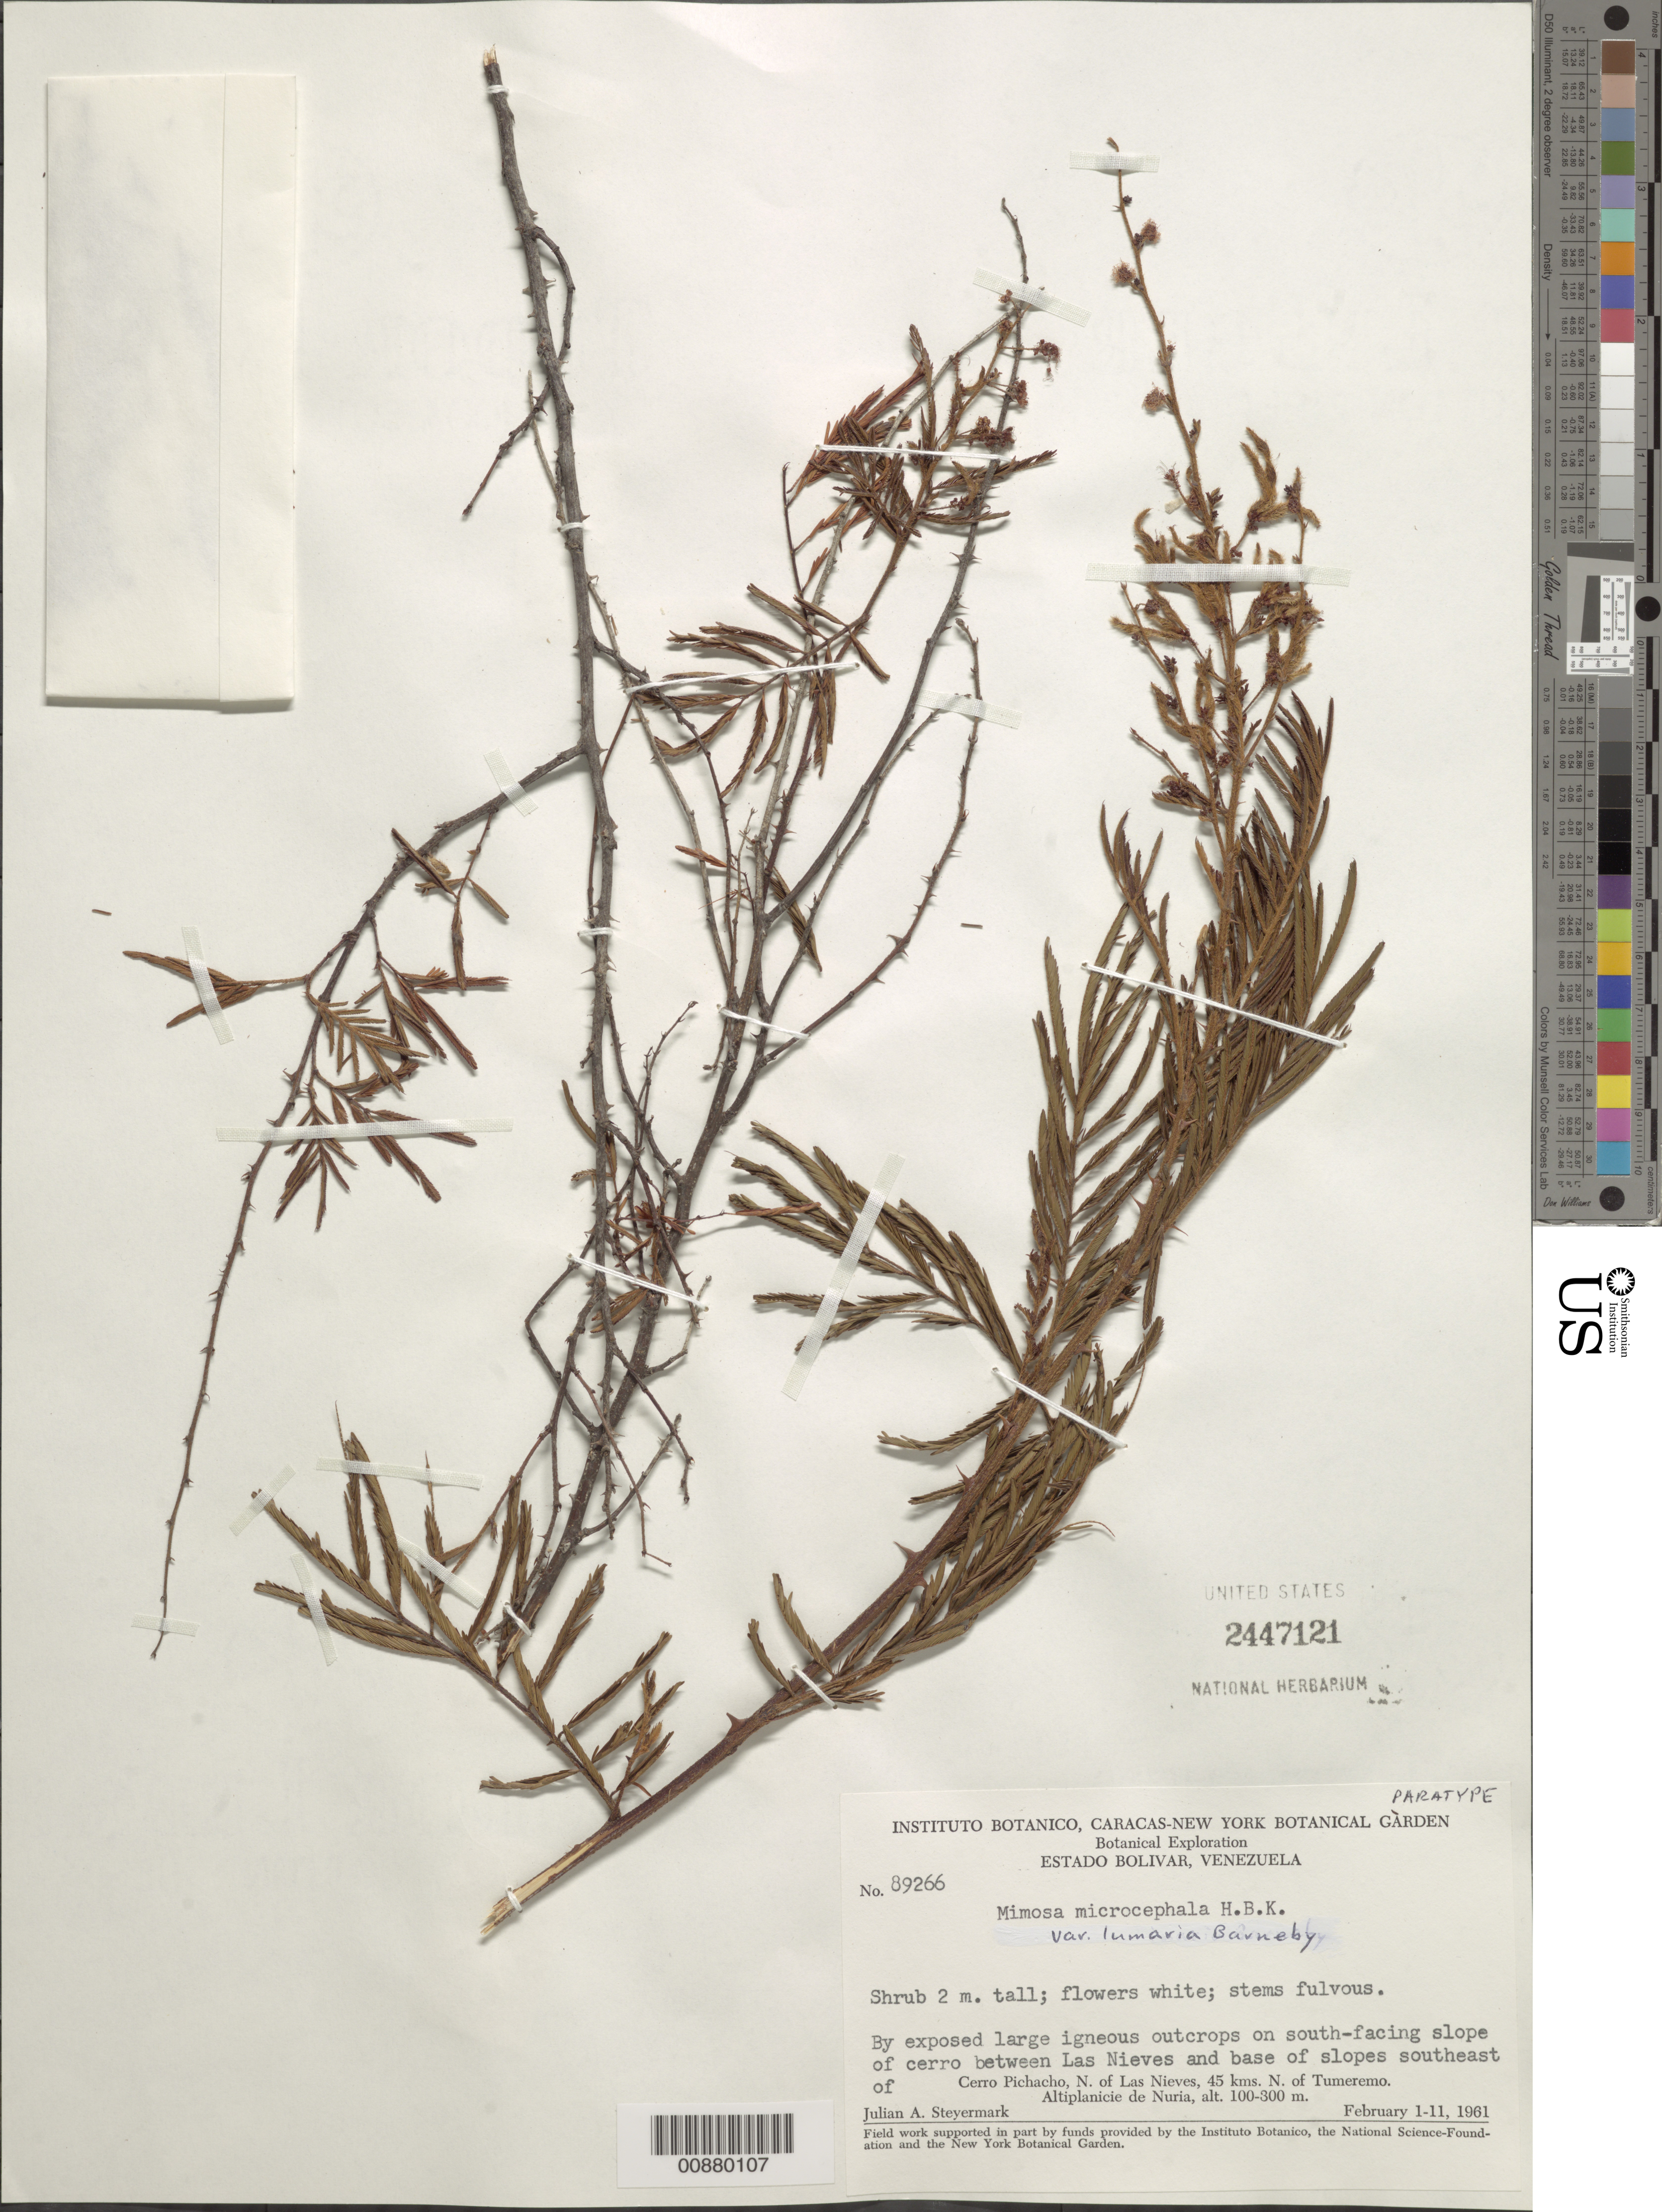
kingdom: Plantae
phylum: Tracheophyta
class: Magnoliopsida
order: Fabales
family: Fabaceae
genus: Mimosa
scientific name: Mimosa microcephala var. lumaria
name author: Barneby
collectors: J. Steyermark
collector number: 89266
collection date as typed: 1-Feb-61 to 11-Feb-61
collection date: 1961-02-01/1961-02-11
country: Venezuela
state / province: Bolívar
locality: Cerro El Picacho, SE of; N of Las Nieves, 45 km N of Tumeremo, Altiplanicie de Nuria, between Las Nieves and base of slopes SW of Cerro Picacho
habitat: Exposed large igneous outcrops on south-facing slope of cerro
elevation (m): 100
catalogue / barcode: US 2447121